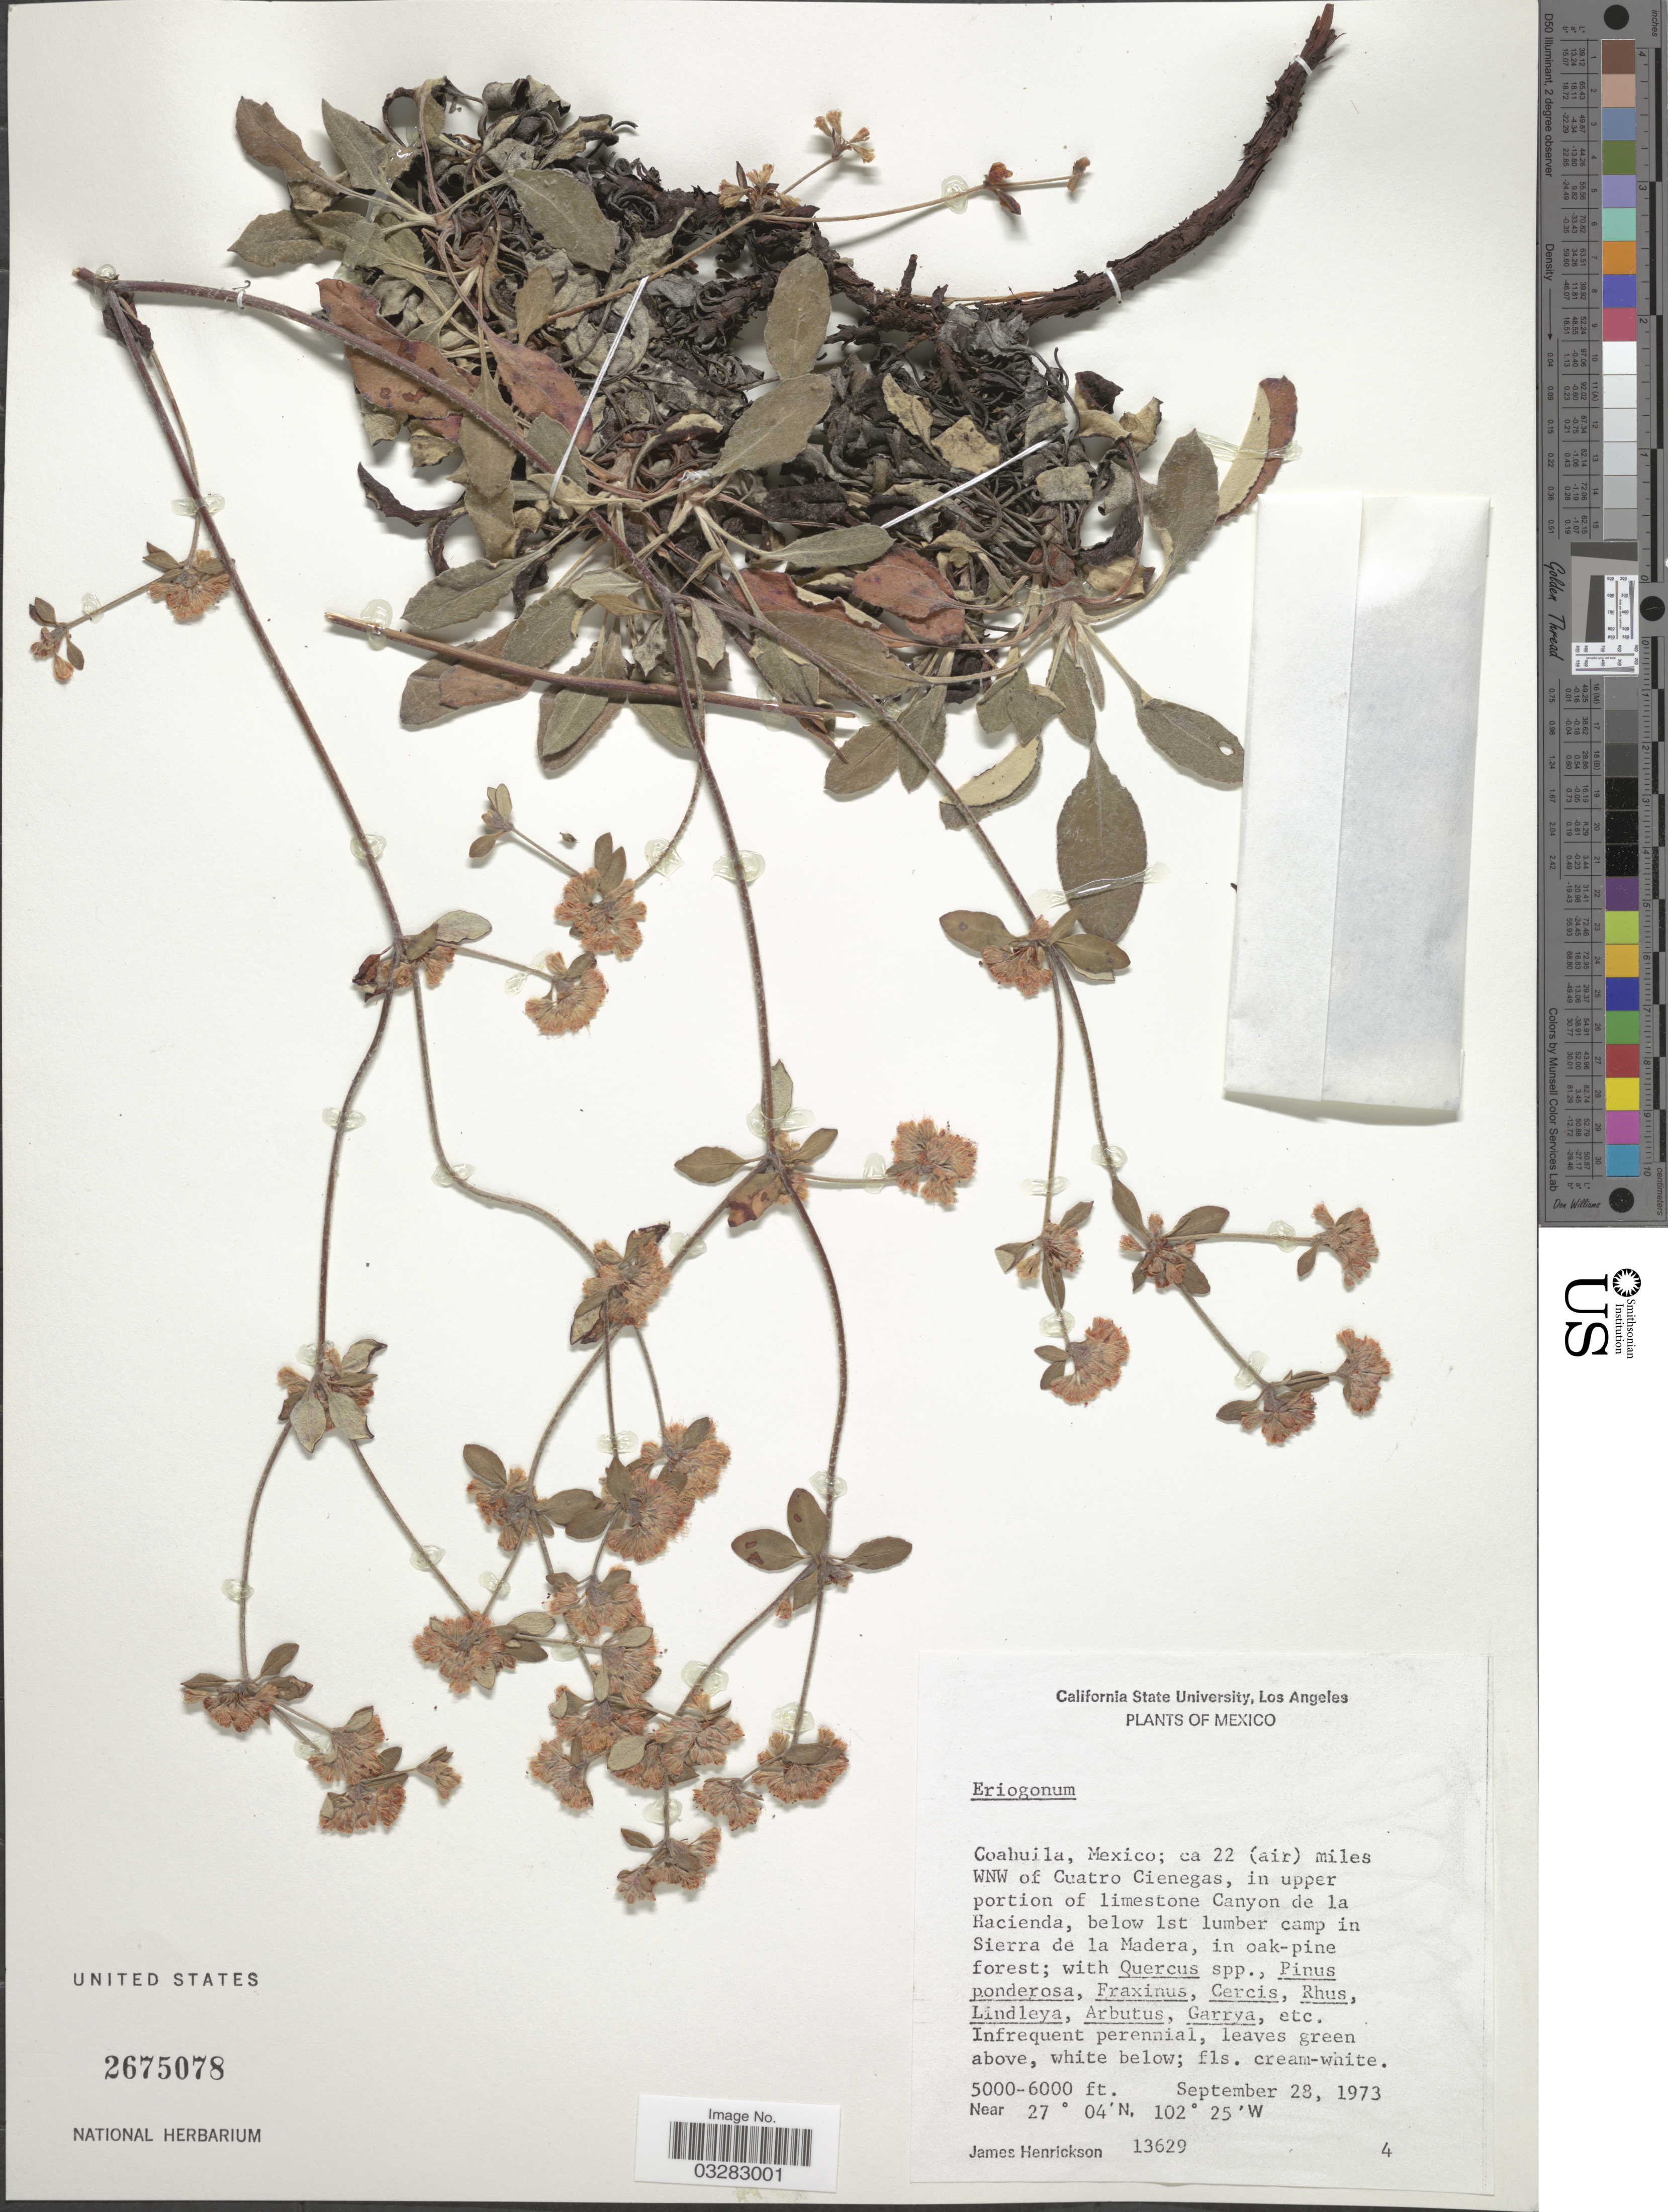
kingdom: Plantae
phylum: Tracheophyta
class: Magnoliopsida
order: Caryophyllales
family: Polygonaceae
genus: Eriogonum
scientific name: Eriogonum sp.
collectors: J. Henrickson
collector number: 13629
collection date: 1973-09-28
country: Mexico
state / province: Coahuila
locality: Ca 22 (air) miles WNW of Cuatro Cienegas, in upper portion of limestone Canyon de la Hacienda, below 1st lumber camp in Sierra de la Madera, in oak-pine forest.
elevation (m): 1524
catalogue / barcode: US 2675078